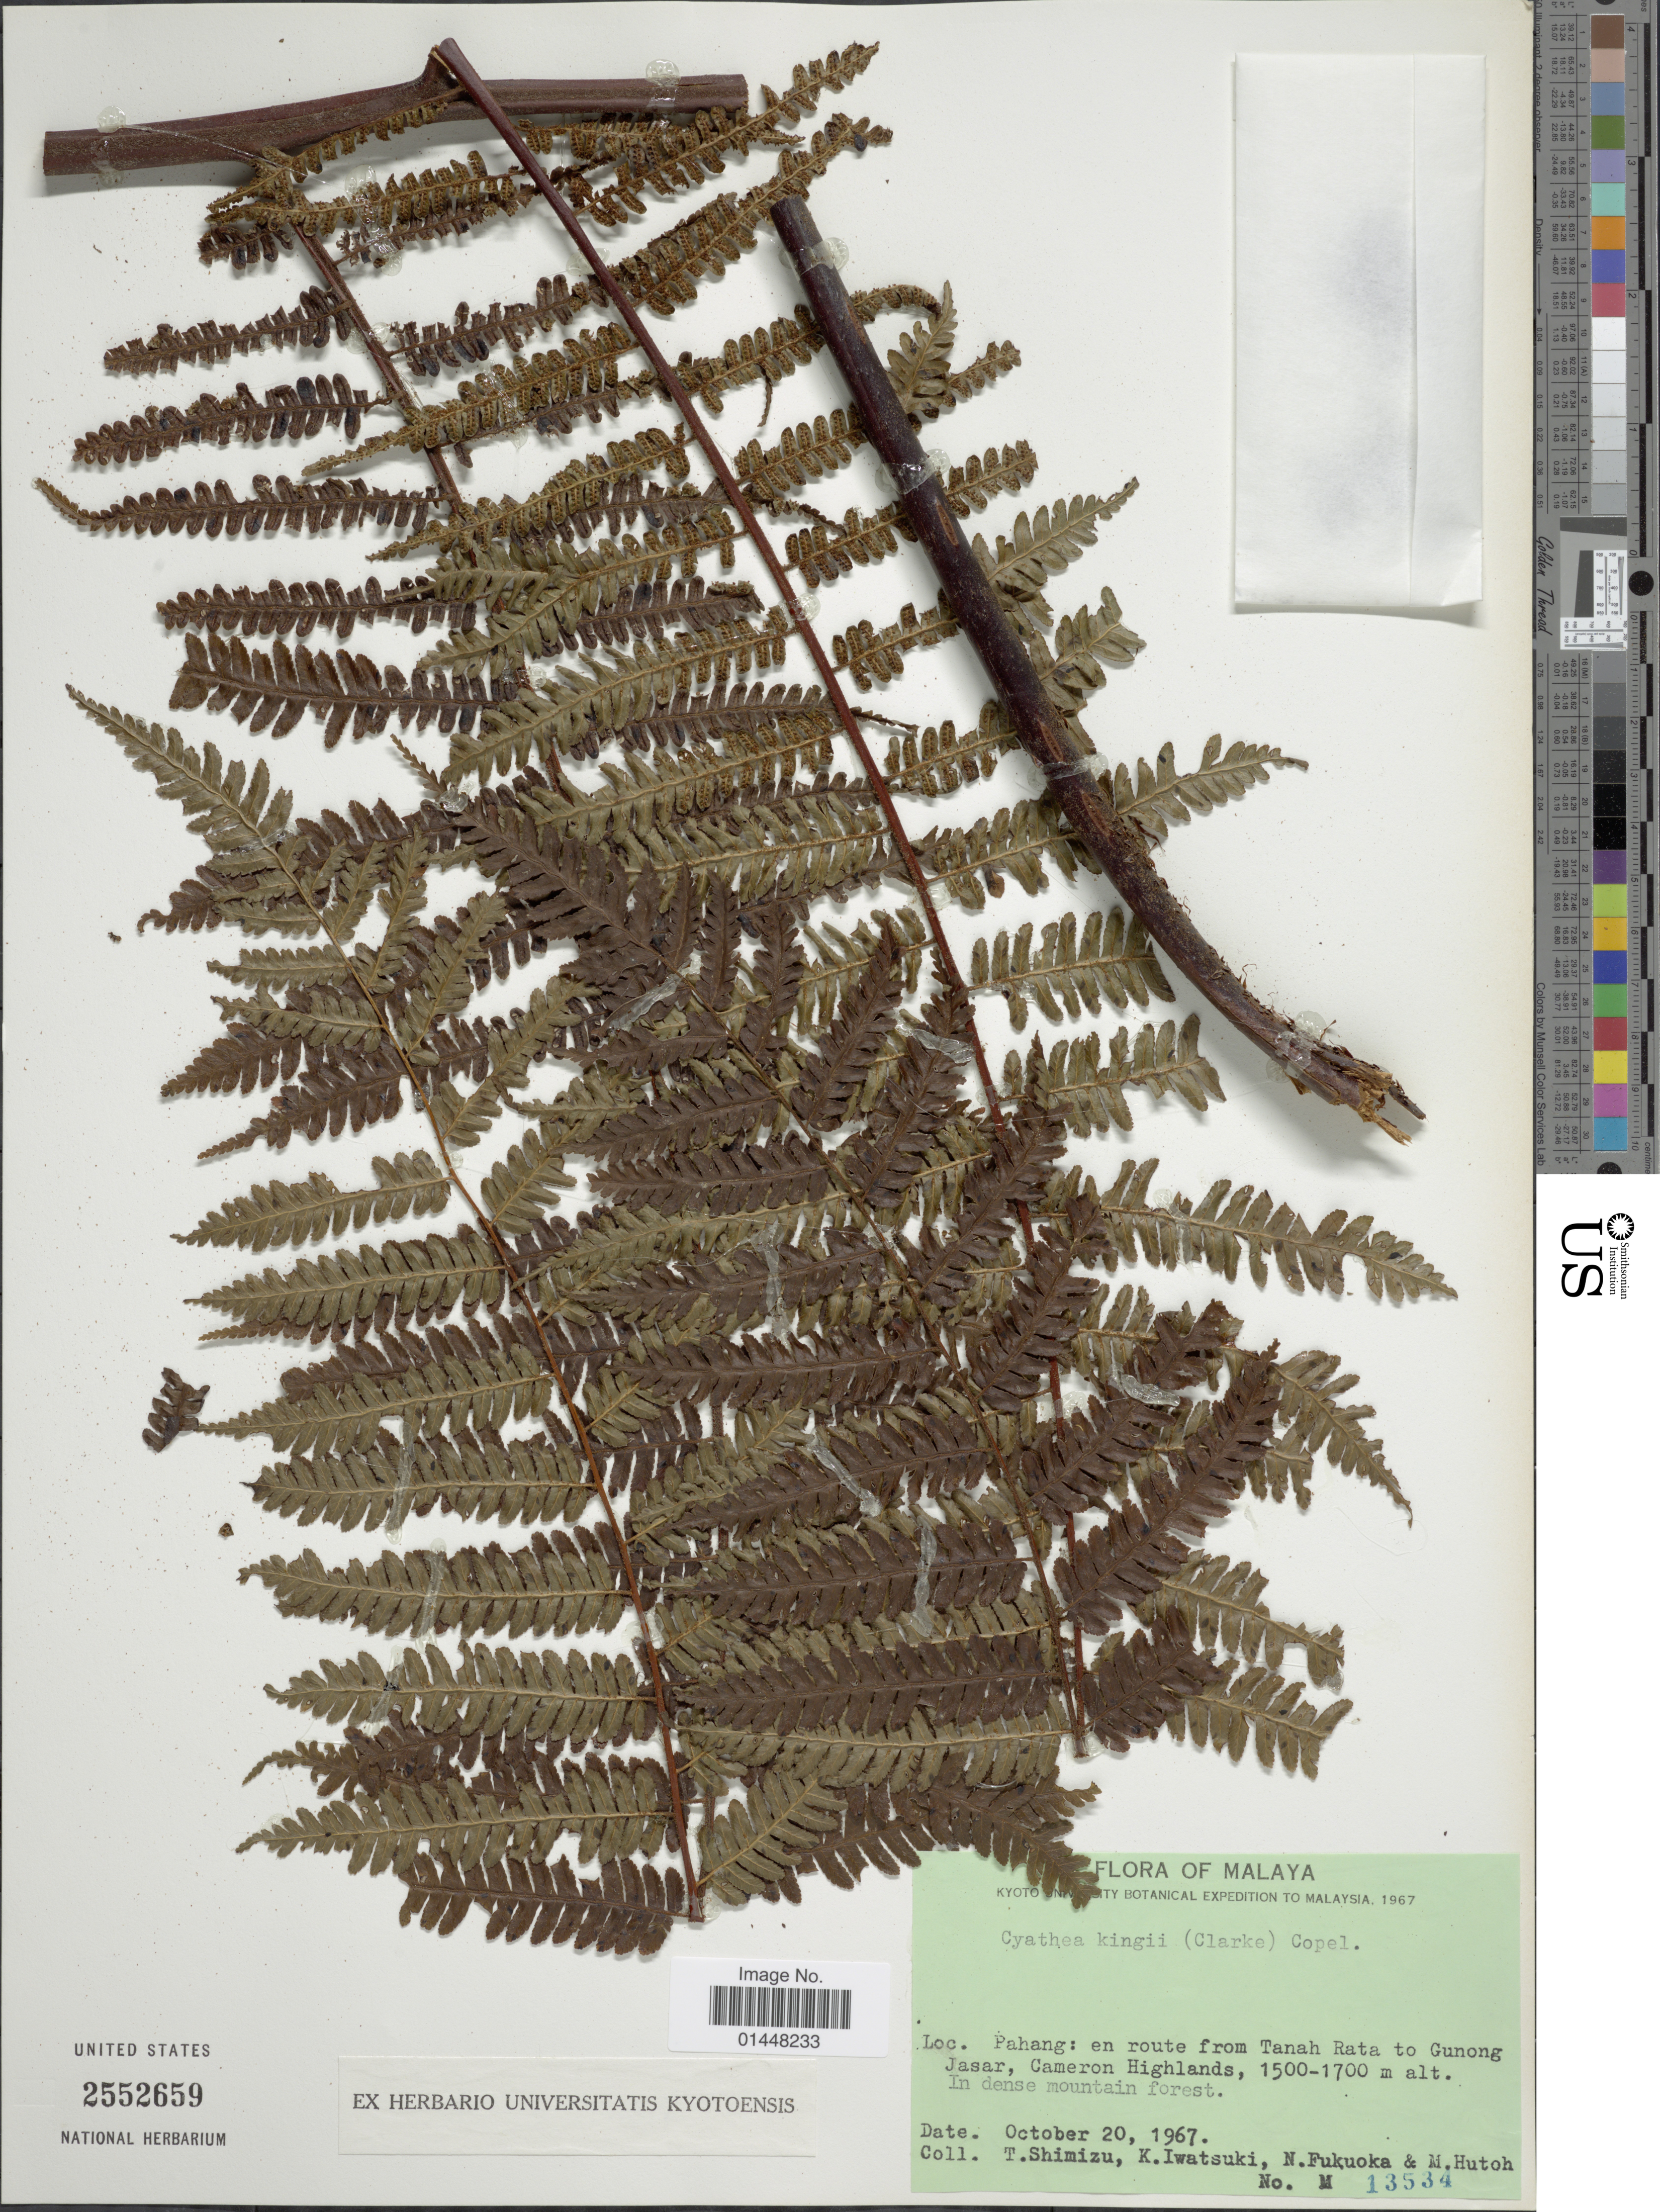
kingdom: Plantae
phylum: Tracheophyta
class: Polypodiopsida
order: Cyatheales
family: Cyatheaceae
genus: Gymnosphaera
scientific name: Gymnosphaera kingii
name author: (Clarke) Copel.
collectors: T. Shimizu, K. Iwatsuki, N. Fukuoka & M. Hutch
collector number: M 13534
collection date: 1967-10-20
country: Malaysia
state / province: Pahang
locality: Malaya. En route from Tanah Rata to Gunong Jasar, Cameron Highlands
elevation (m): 1500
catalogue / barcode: US 2552659